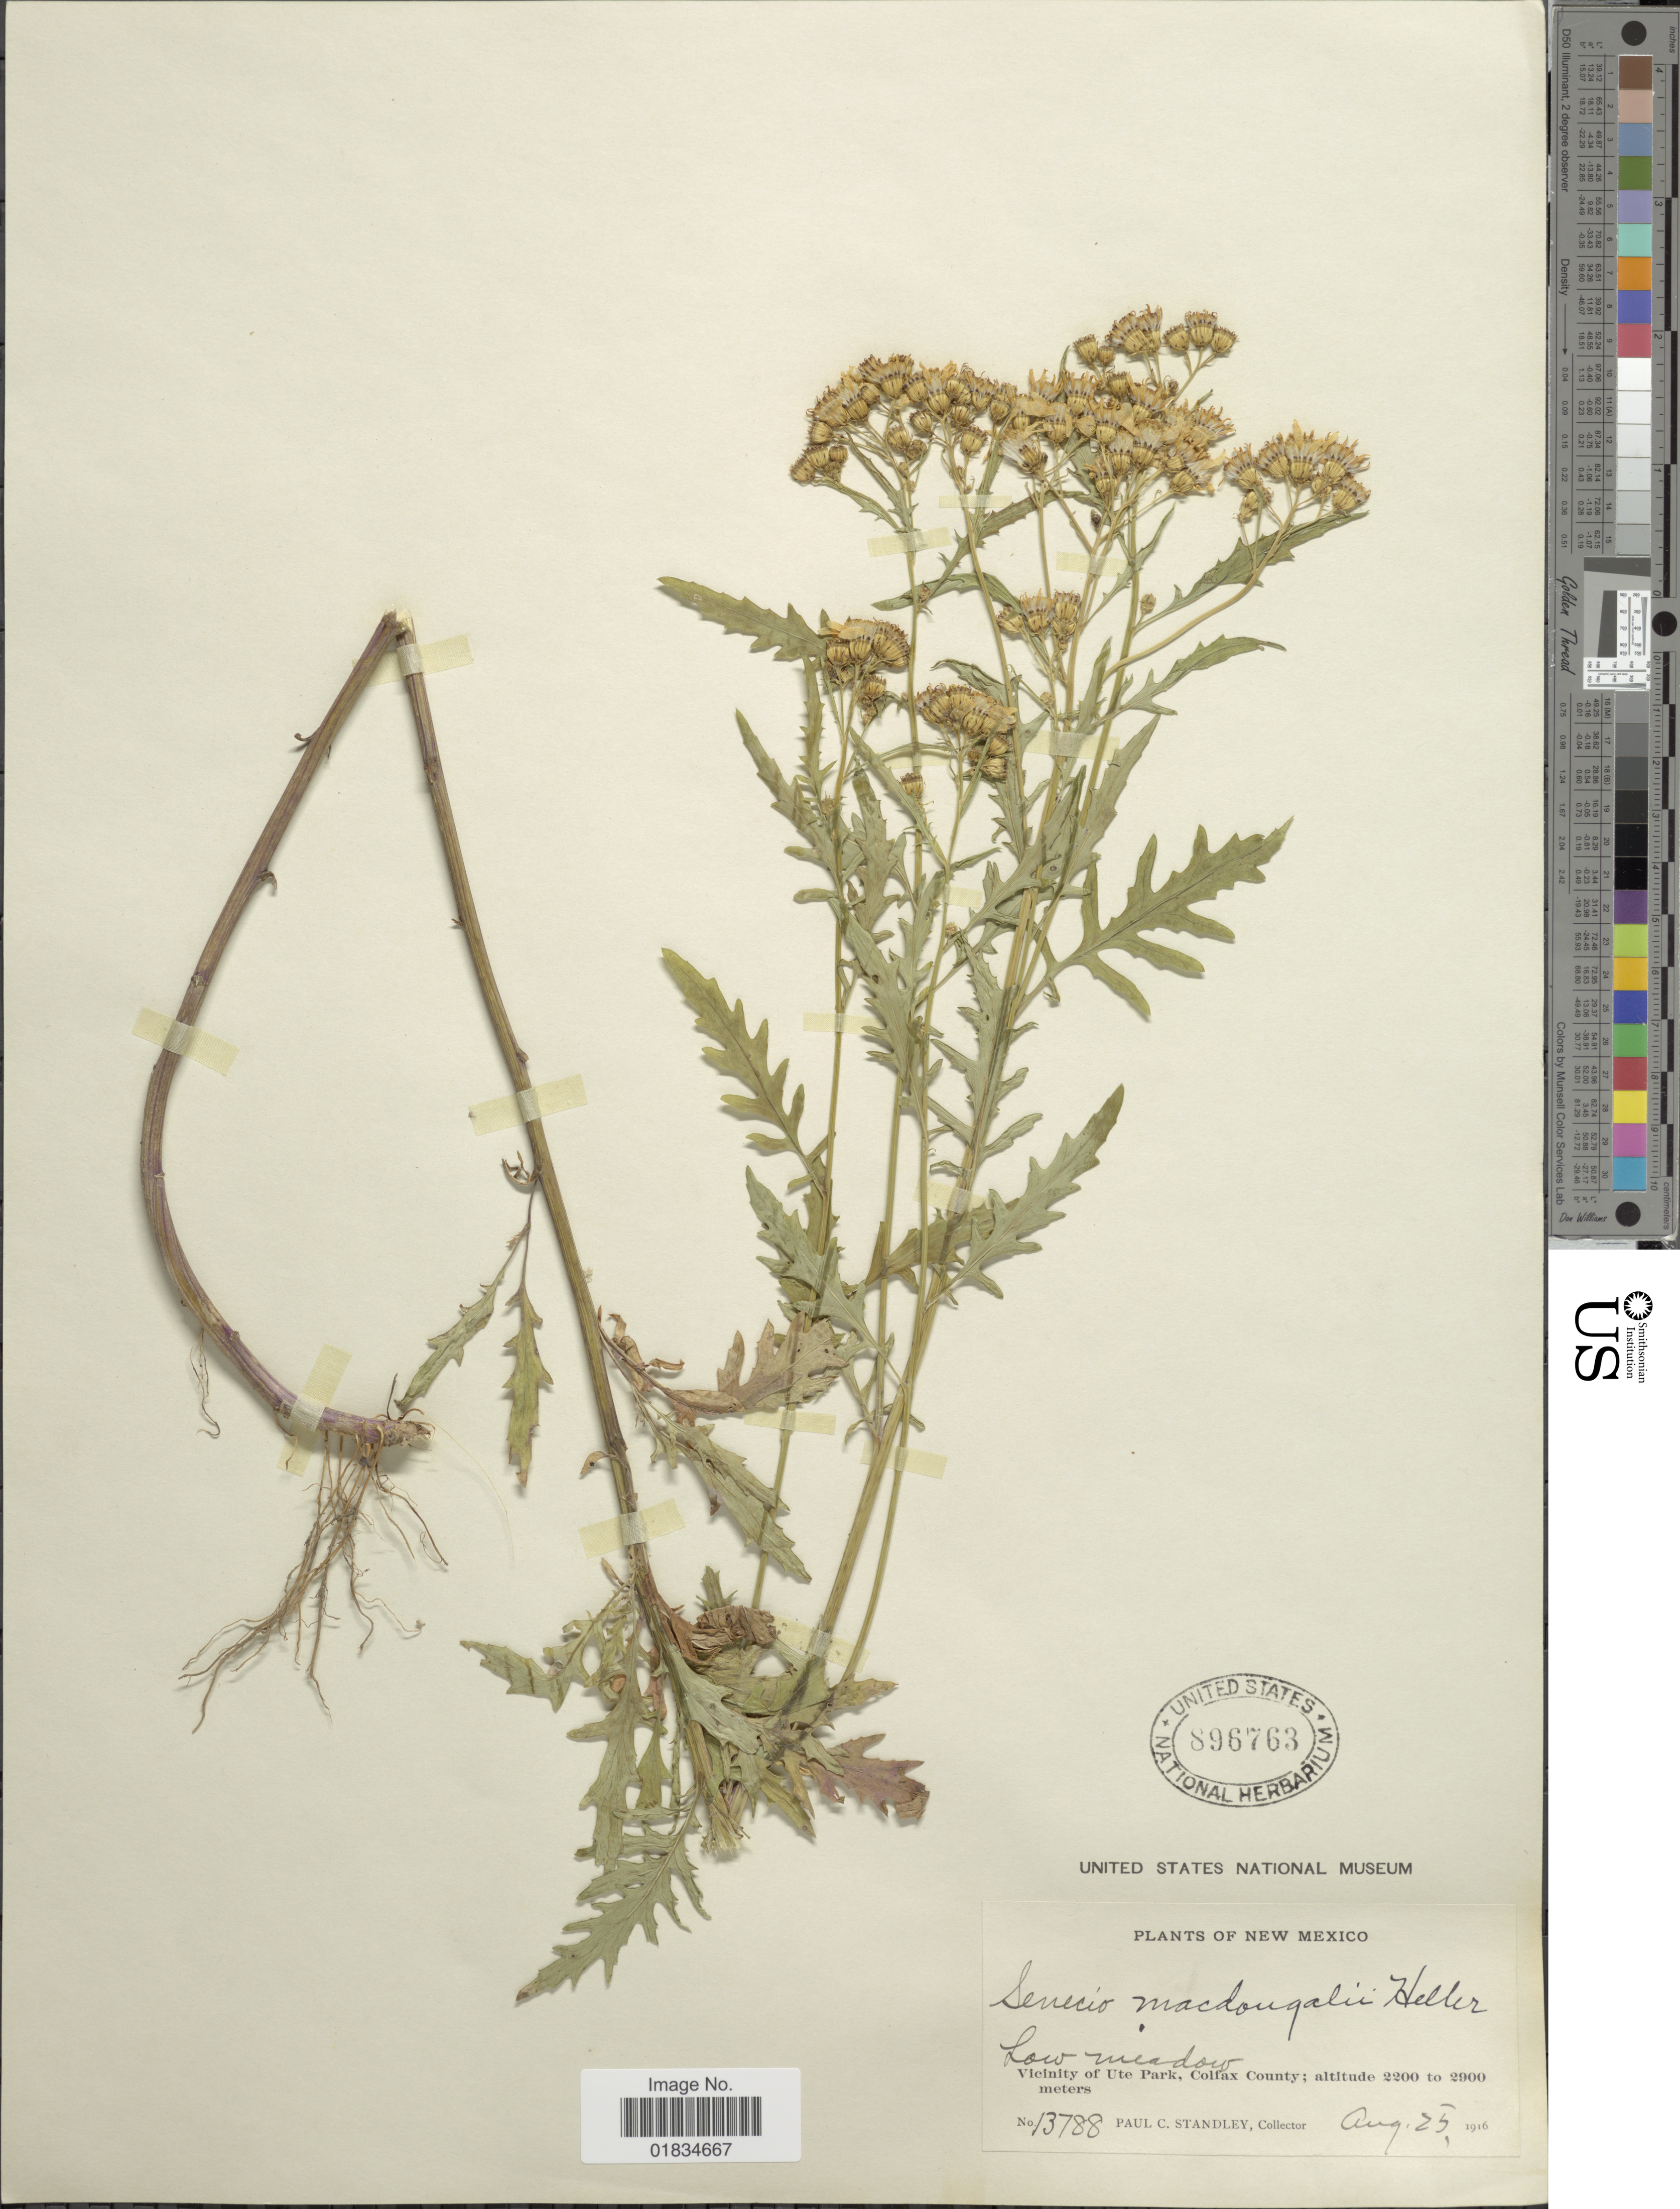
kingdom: Plantae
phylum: Tracheophyta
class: Magnoliopsida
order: Asterales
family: Asteraceae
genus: Senecio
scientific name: Senecio macdougalii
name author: A. Heller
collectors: P. C. Standley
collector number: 13788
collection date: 1916-08-25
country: United States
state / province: New Mexico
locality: Vicinity of Ute Park, Colfax County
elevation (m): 2200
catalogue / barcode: US 896763